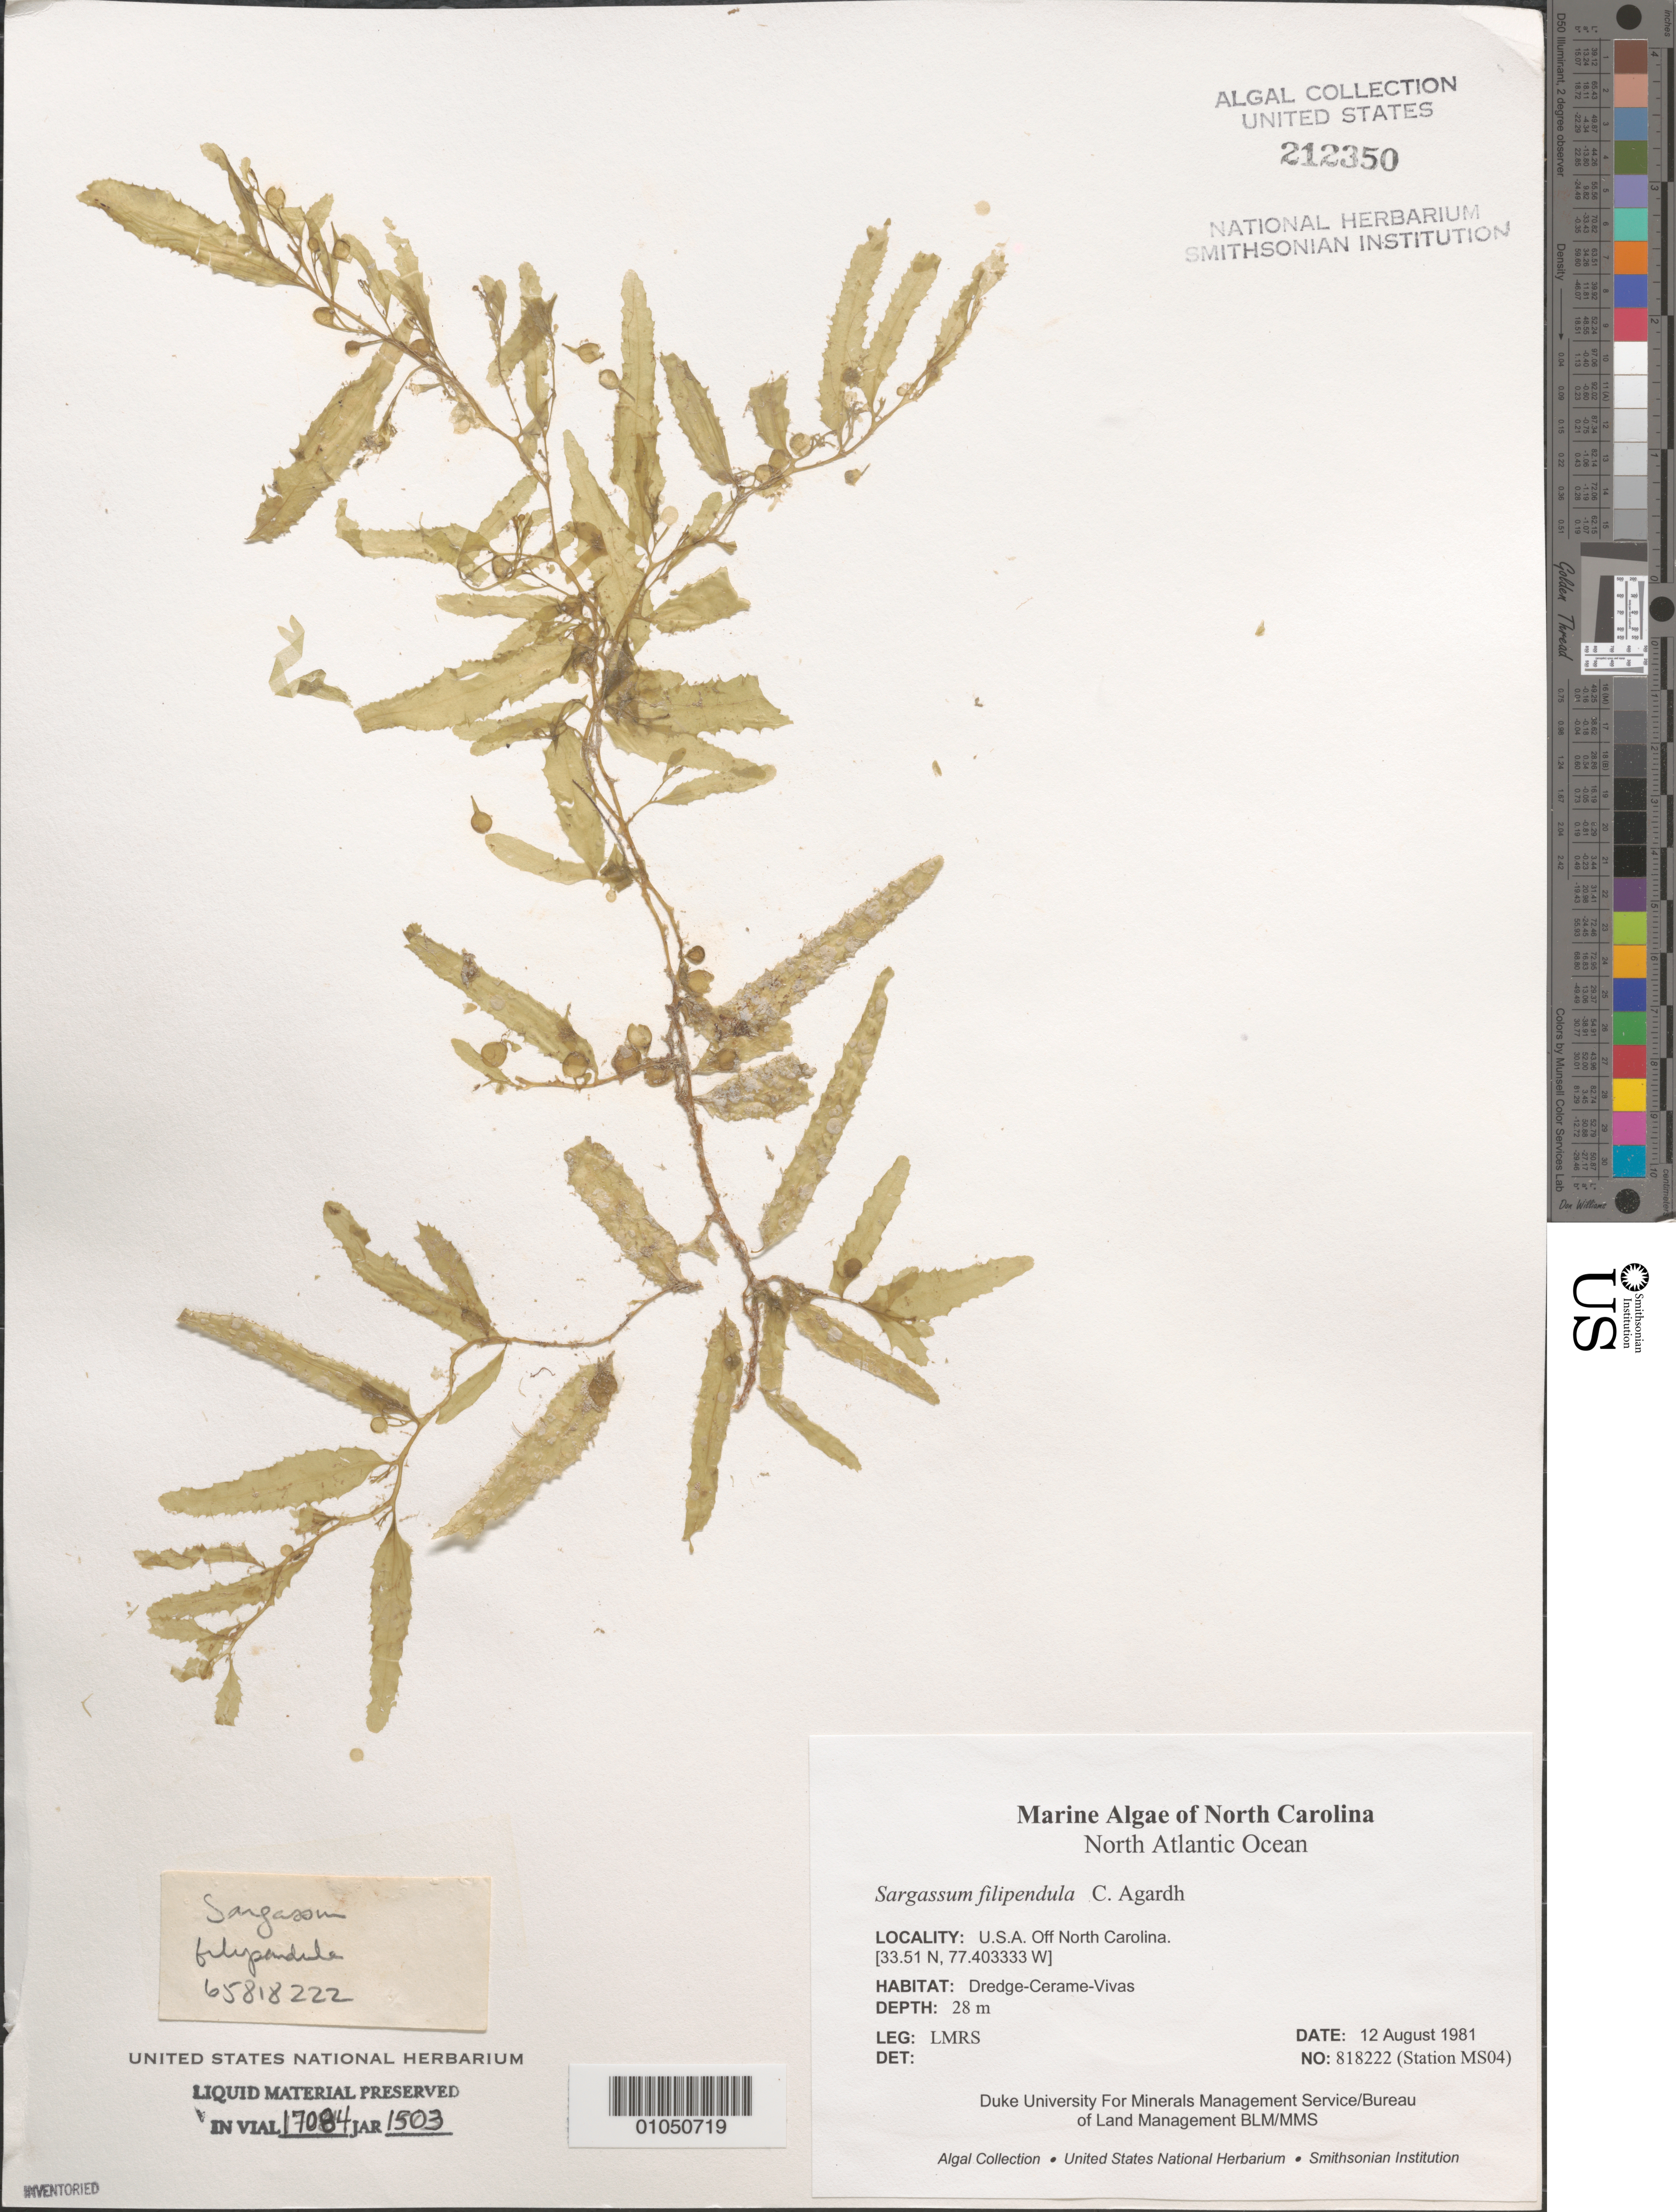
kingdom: Chromista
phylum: Ochrophyta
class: Phaeophyceae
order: Fucales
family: Sargassaceae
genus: Sargassum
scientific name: Sargassum filipendula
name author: C. Agardh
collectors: LMRS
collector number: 818222 Station MS04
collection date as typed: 12 Aug 1981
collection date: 1981-08-12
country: United States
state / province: North Carolina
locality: North Atlantic Ocean off North Carolina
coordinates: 33.51 N, 77.403333 W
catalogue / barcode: US 212350